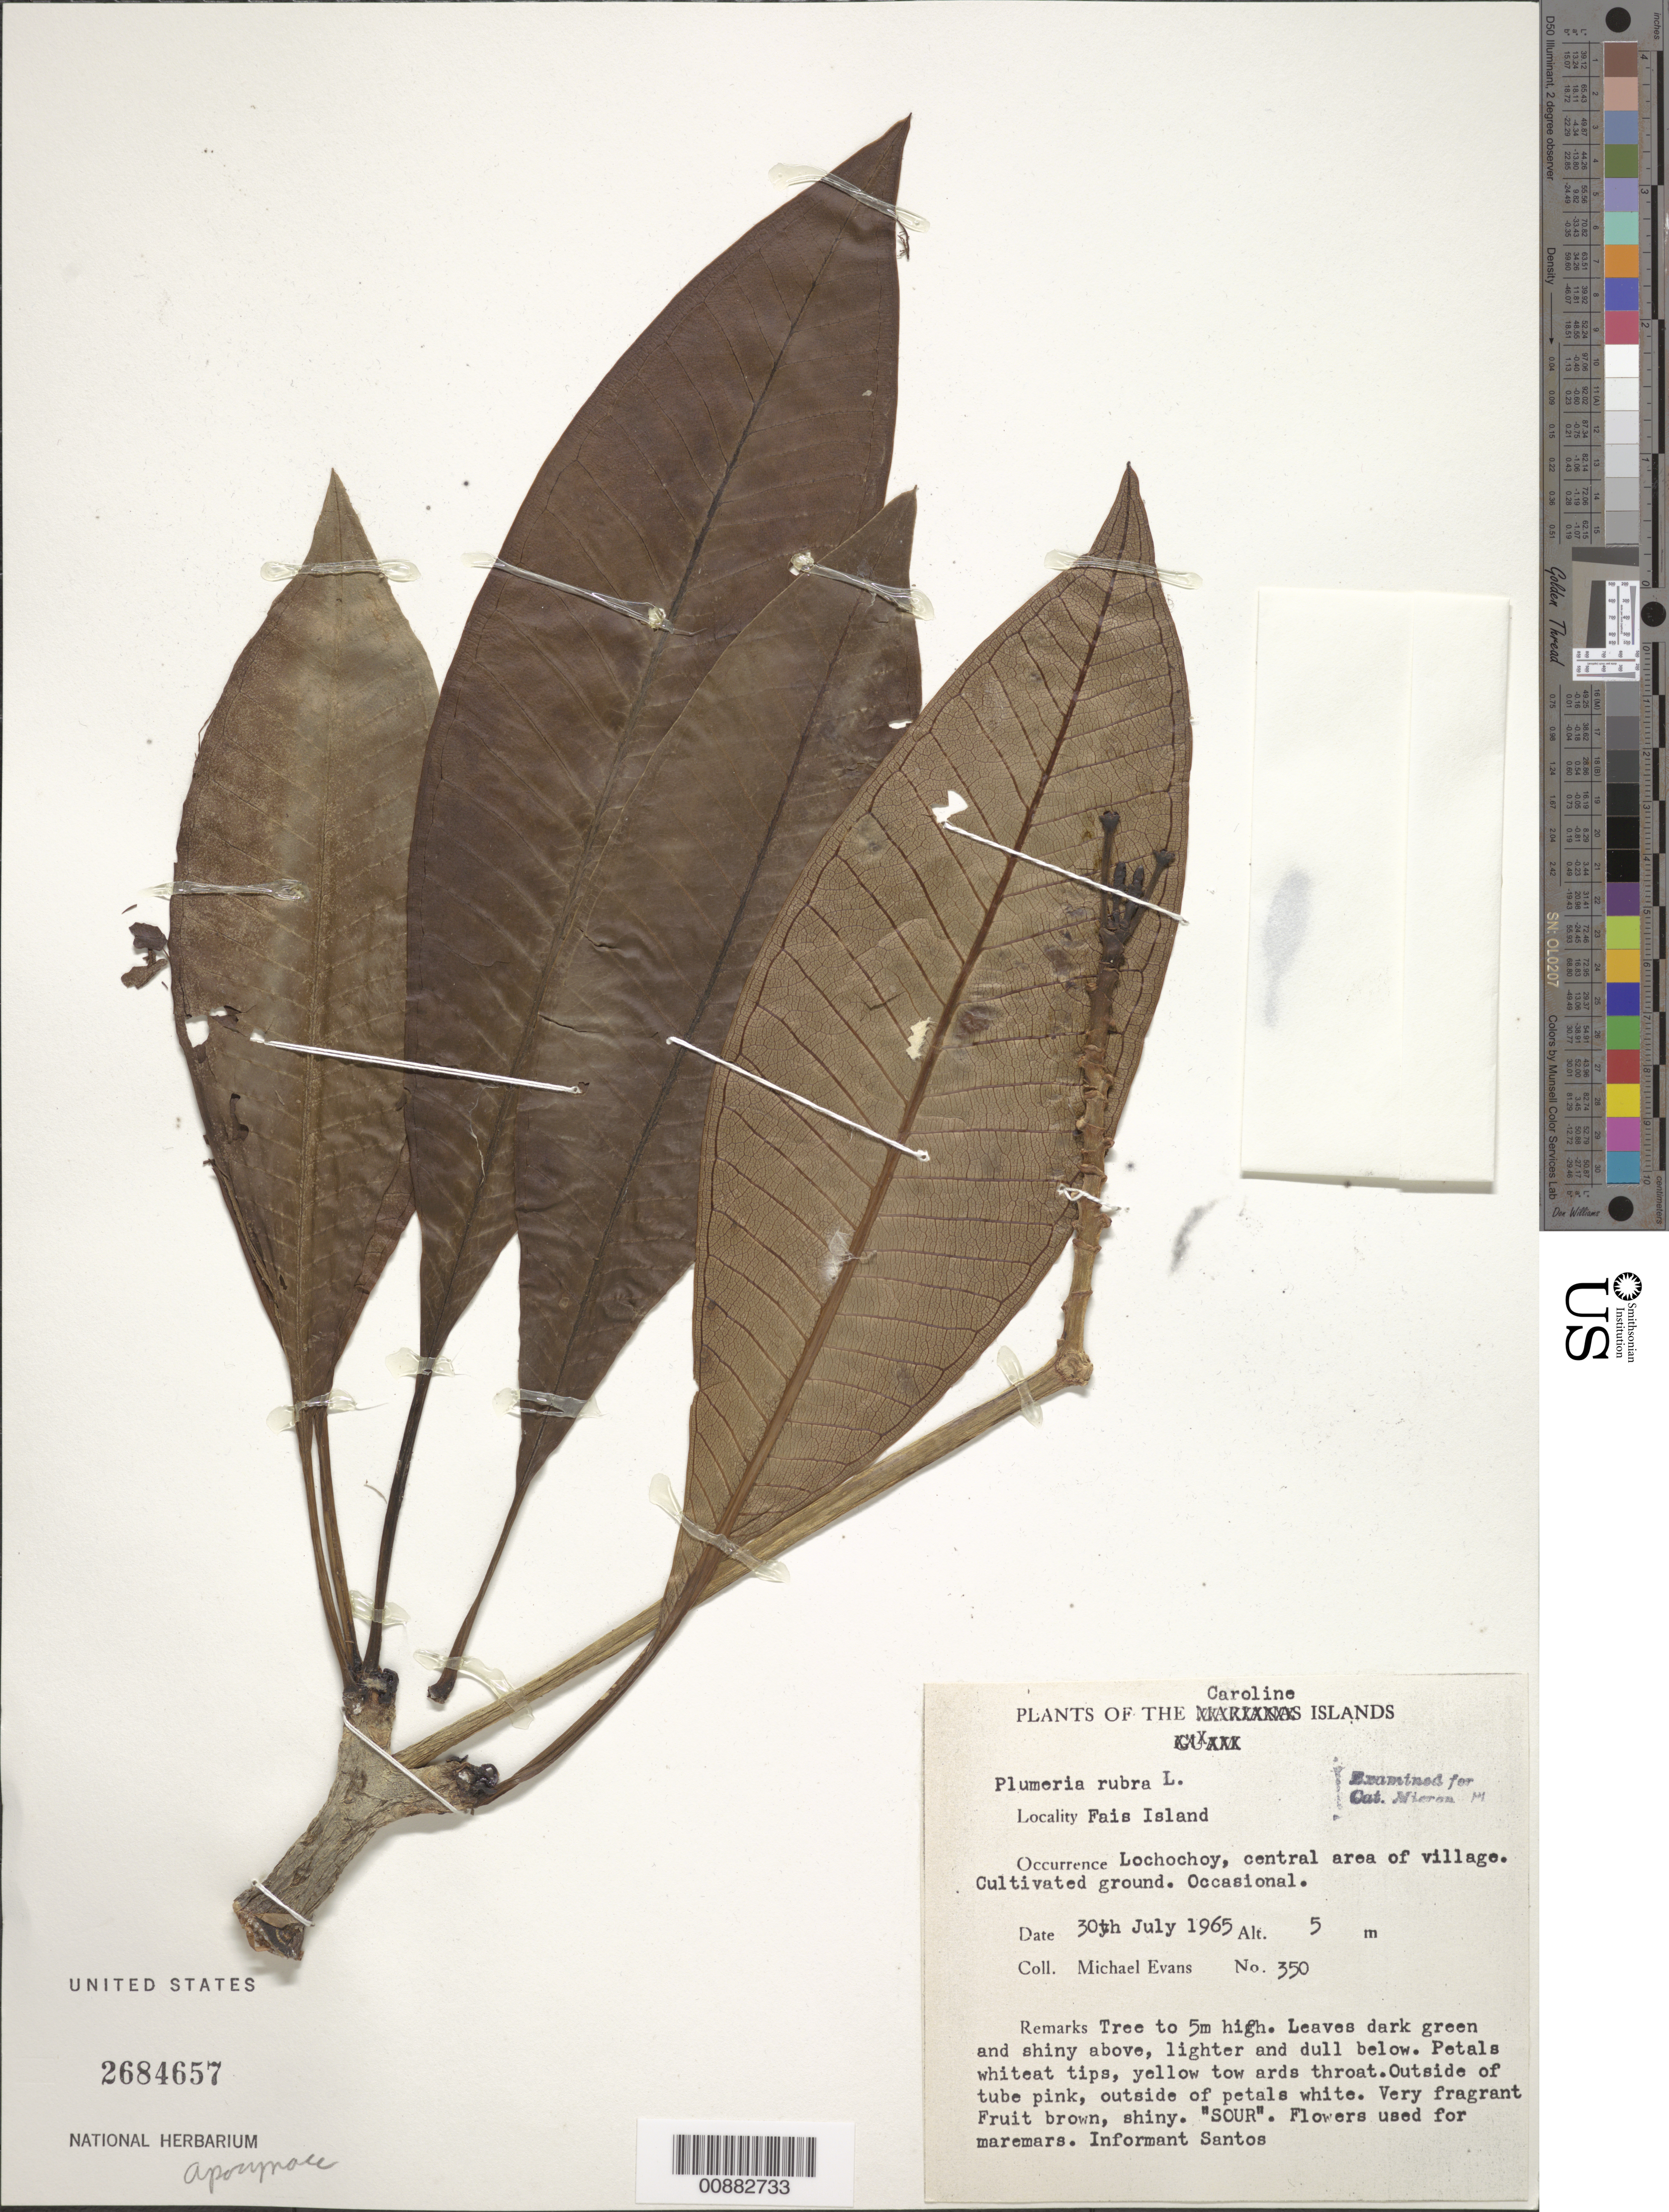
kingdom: Plantae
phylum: Tracheophyta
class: Magnoliopsida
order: Gentianales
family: Apocynaceae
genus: Plumeria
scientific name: Plumeria rubra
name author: L.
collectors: M. Evans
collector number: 350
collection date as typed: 30 Jul 1965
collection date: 1965-07-30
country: Micronesia, Federated States of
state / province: Yap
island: Fais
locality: Lochochoy, central area of village.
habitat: Cultivated ground. Occasional.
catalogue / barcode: US 2684657